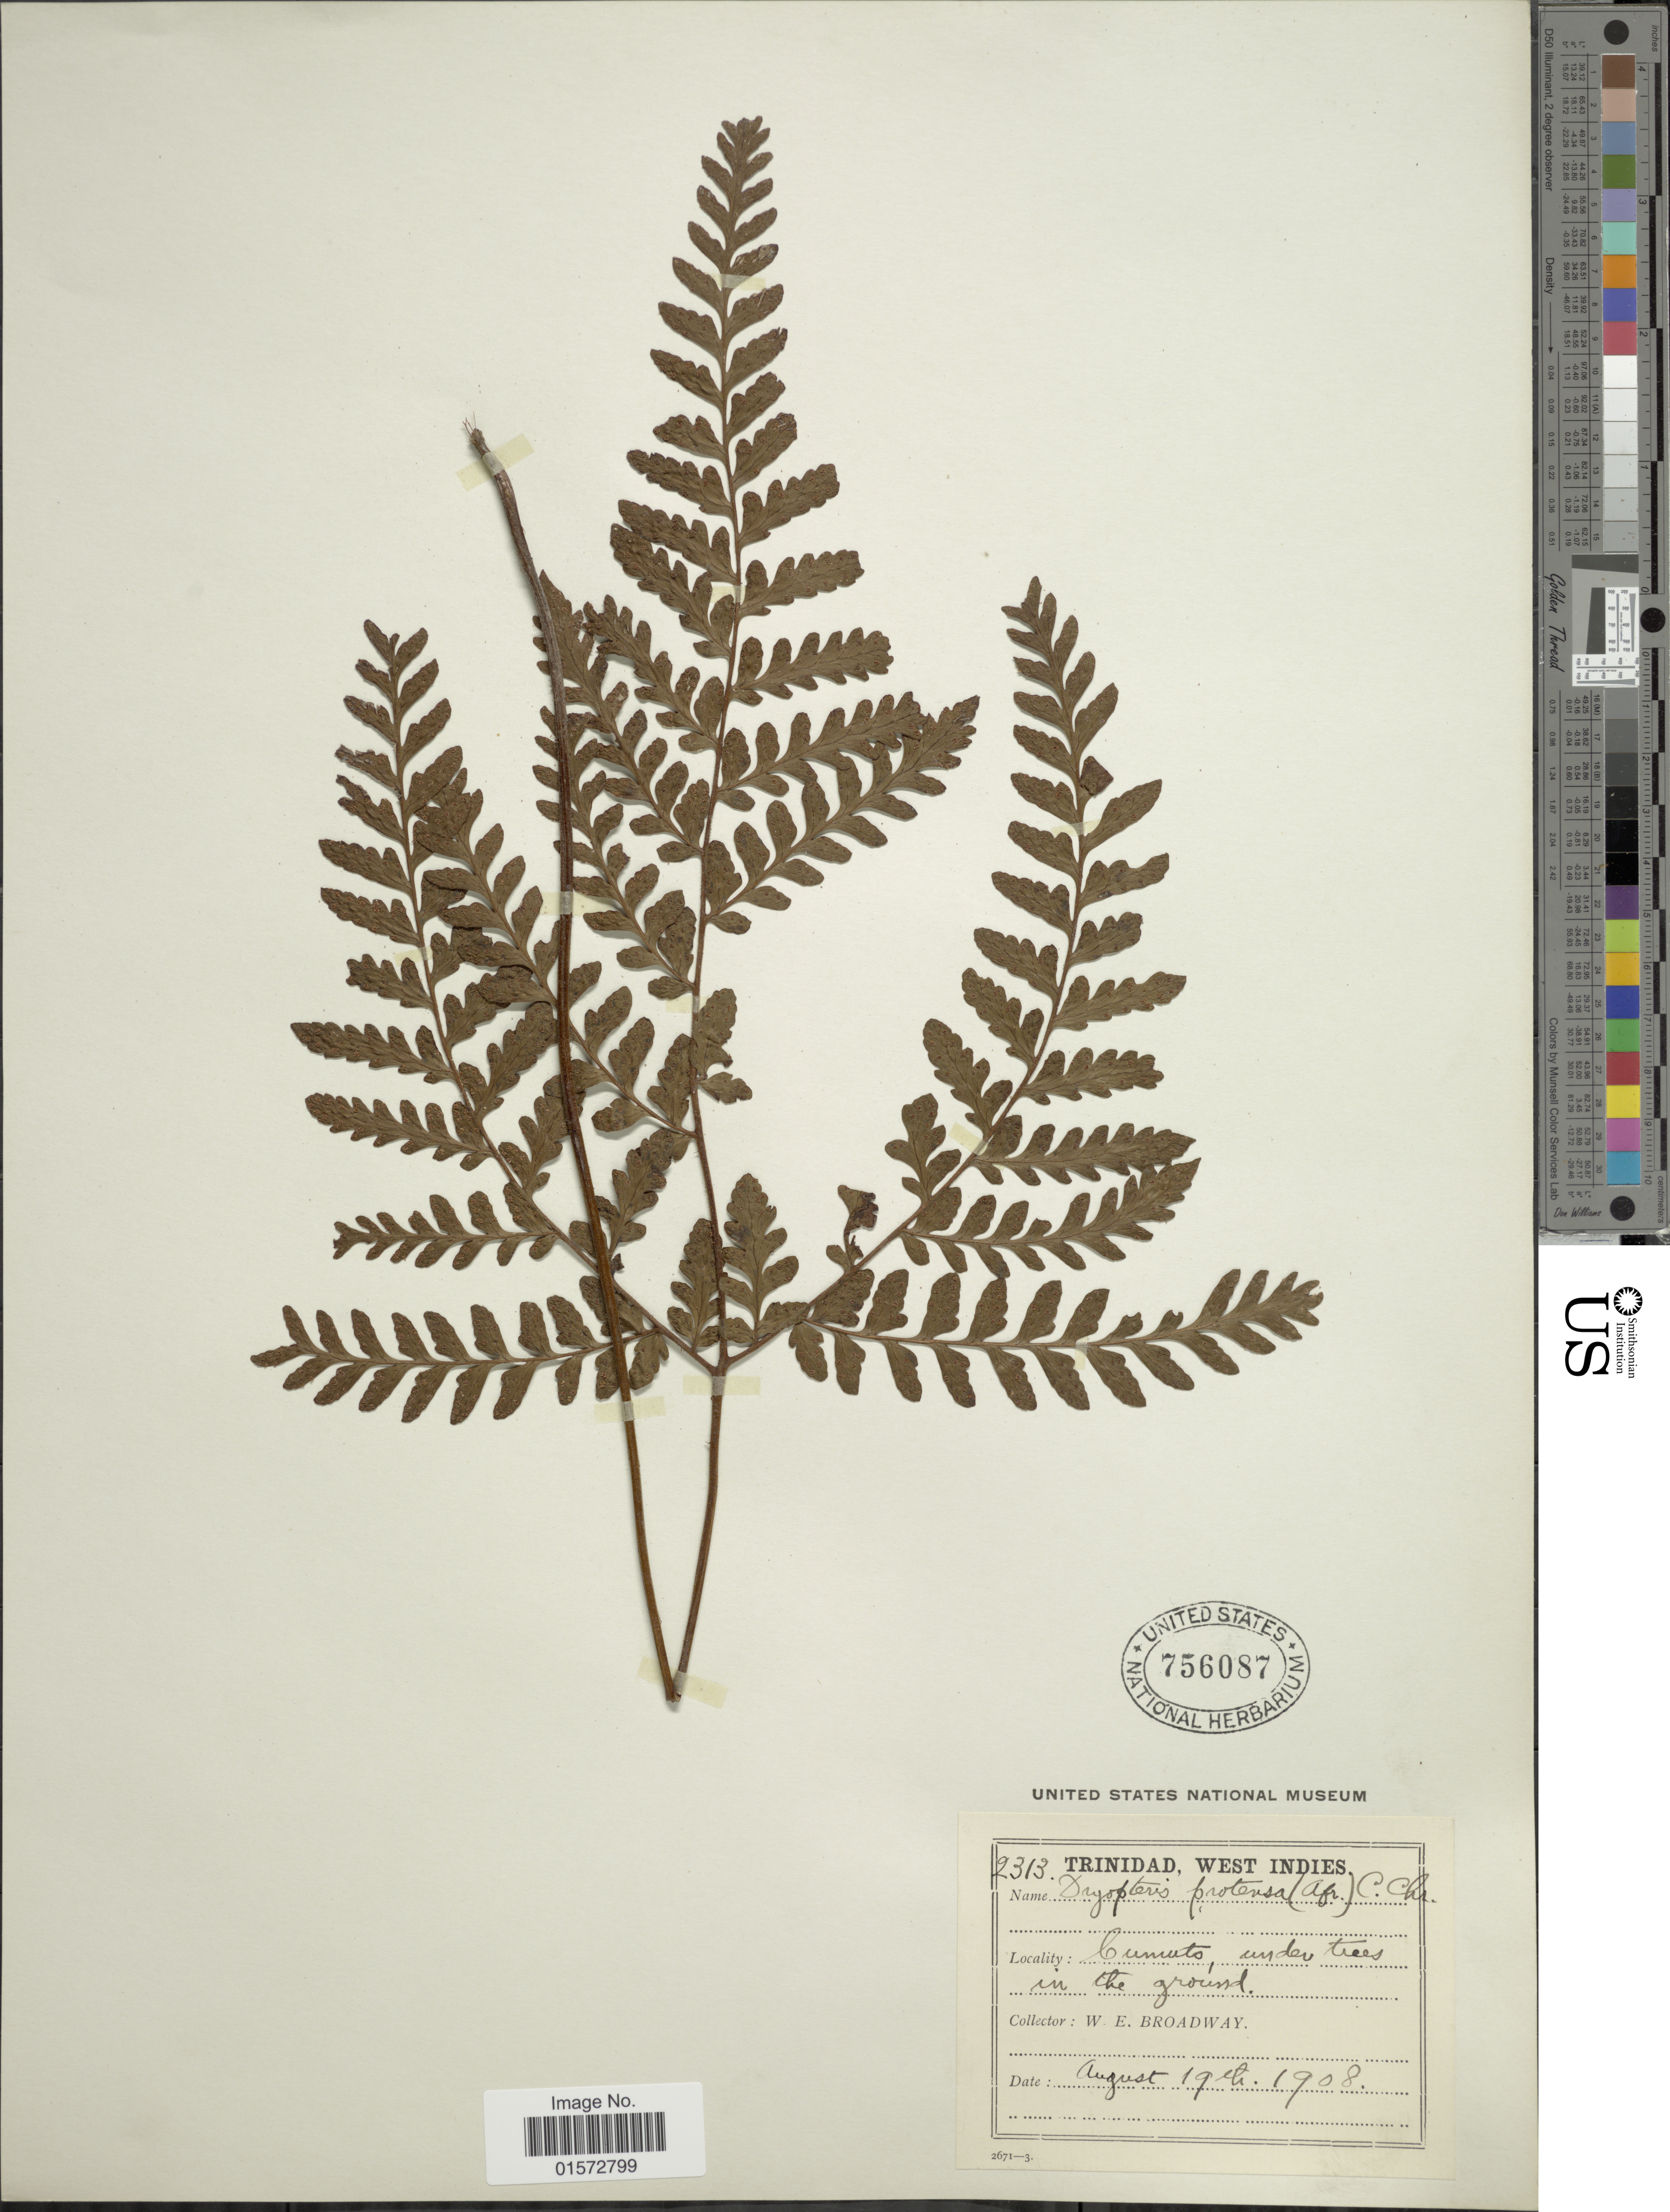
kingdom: Plantae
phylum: Tracheophyta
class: Polypodiopsida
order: Polypodiales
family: Tectariaceae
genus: Triplophyllum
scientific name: Triplophyllum funestum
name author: (Kunze) Holttum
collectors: W. E. Broadway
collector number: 2313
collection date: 1908-08-19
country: Trinidad and Tobago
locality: Trinidad, West Indies, Cumuto, under trees in the ground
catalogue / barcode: US 756087